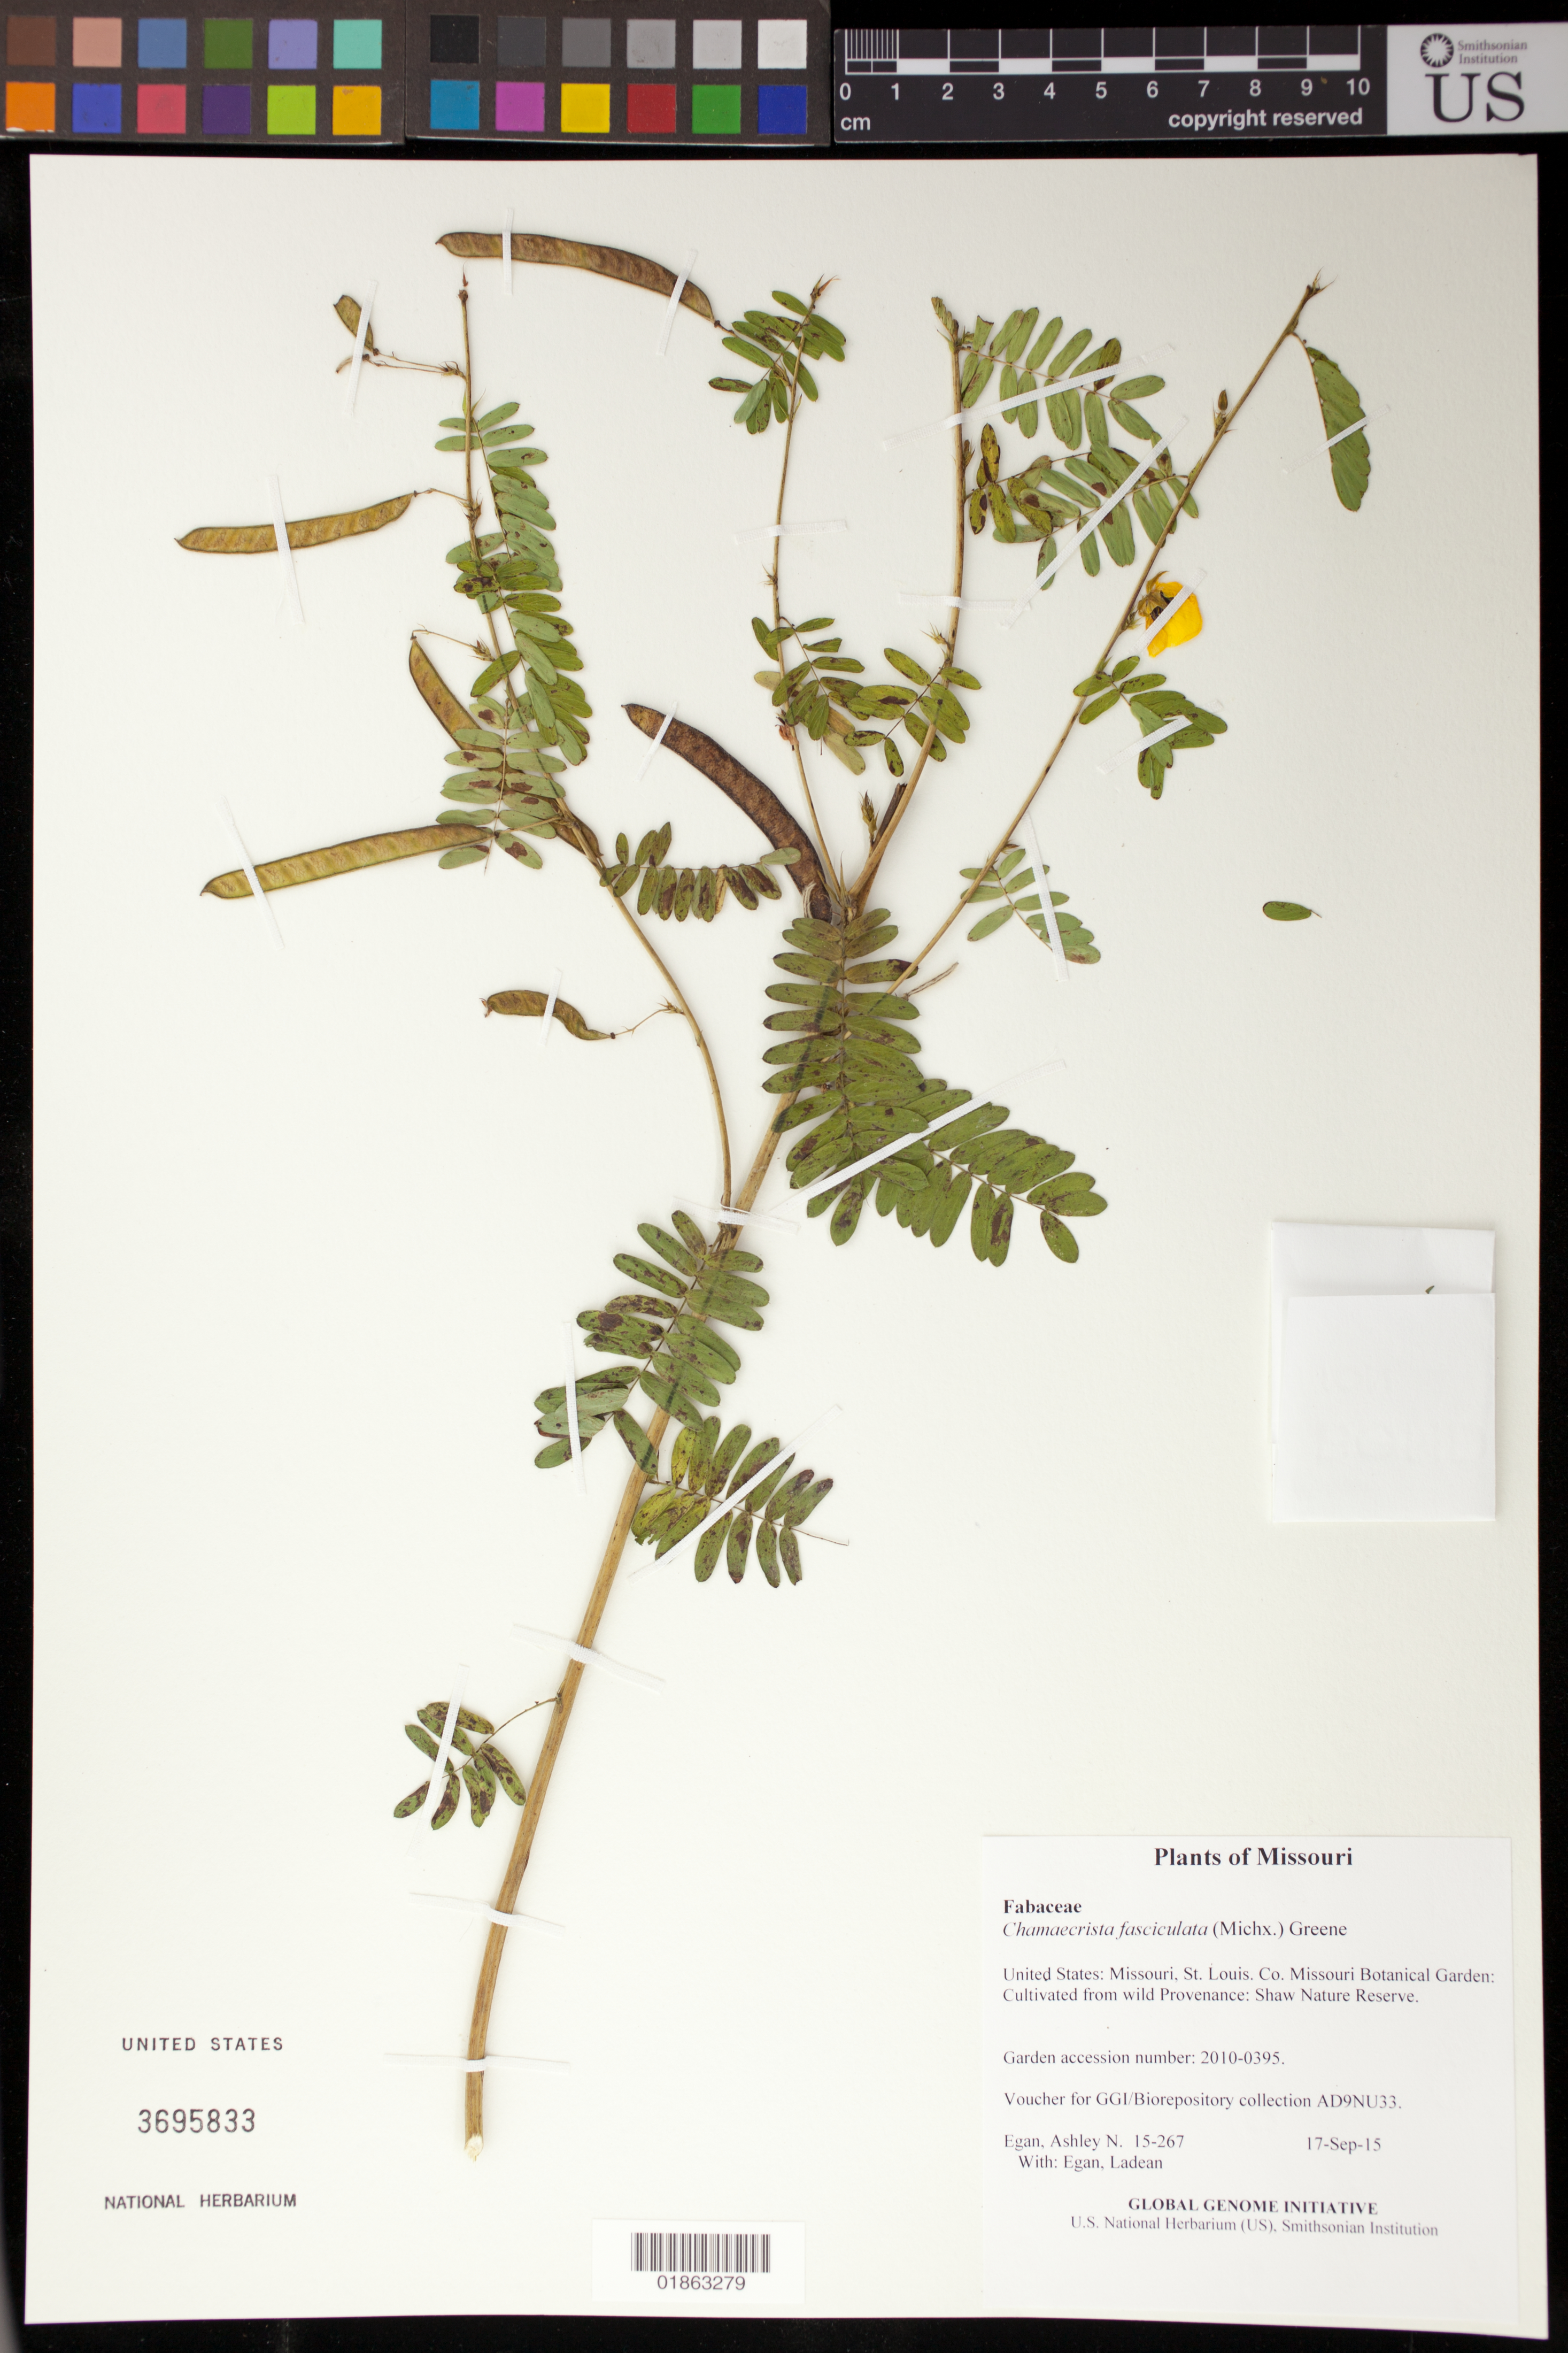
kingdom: Plantae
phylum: Tracheophyta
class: Magnoliopsida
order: Fabales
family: Fabaceae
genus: Chamaecrista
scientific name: Chamaecrista fasciculata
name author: (Michx.) Greene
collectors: A. N. Egan & L. Egan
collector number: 15-267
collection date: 2015-09-17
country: United States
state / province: Missouri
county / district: St. Louis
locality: Missouri Botanical Garden: Cultivated from wild Provenance: Shaw Nature Reserve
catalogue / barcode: US 3695833